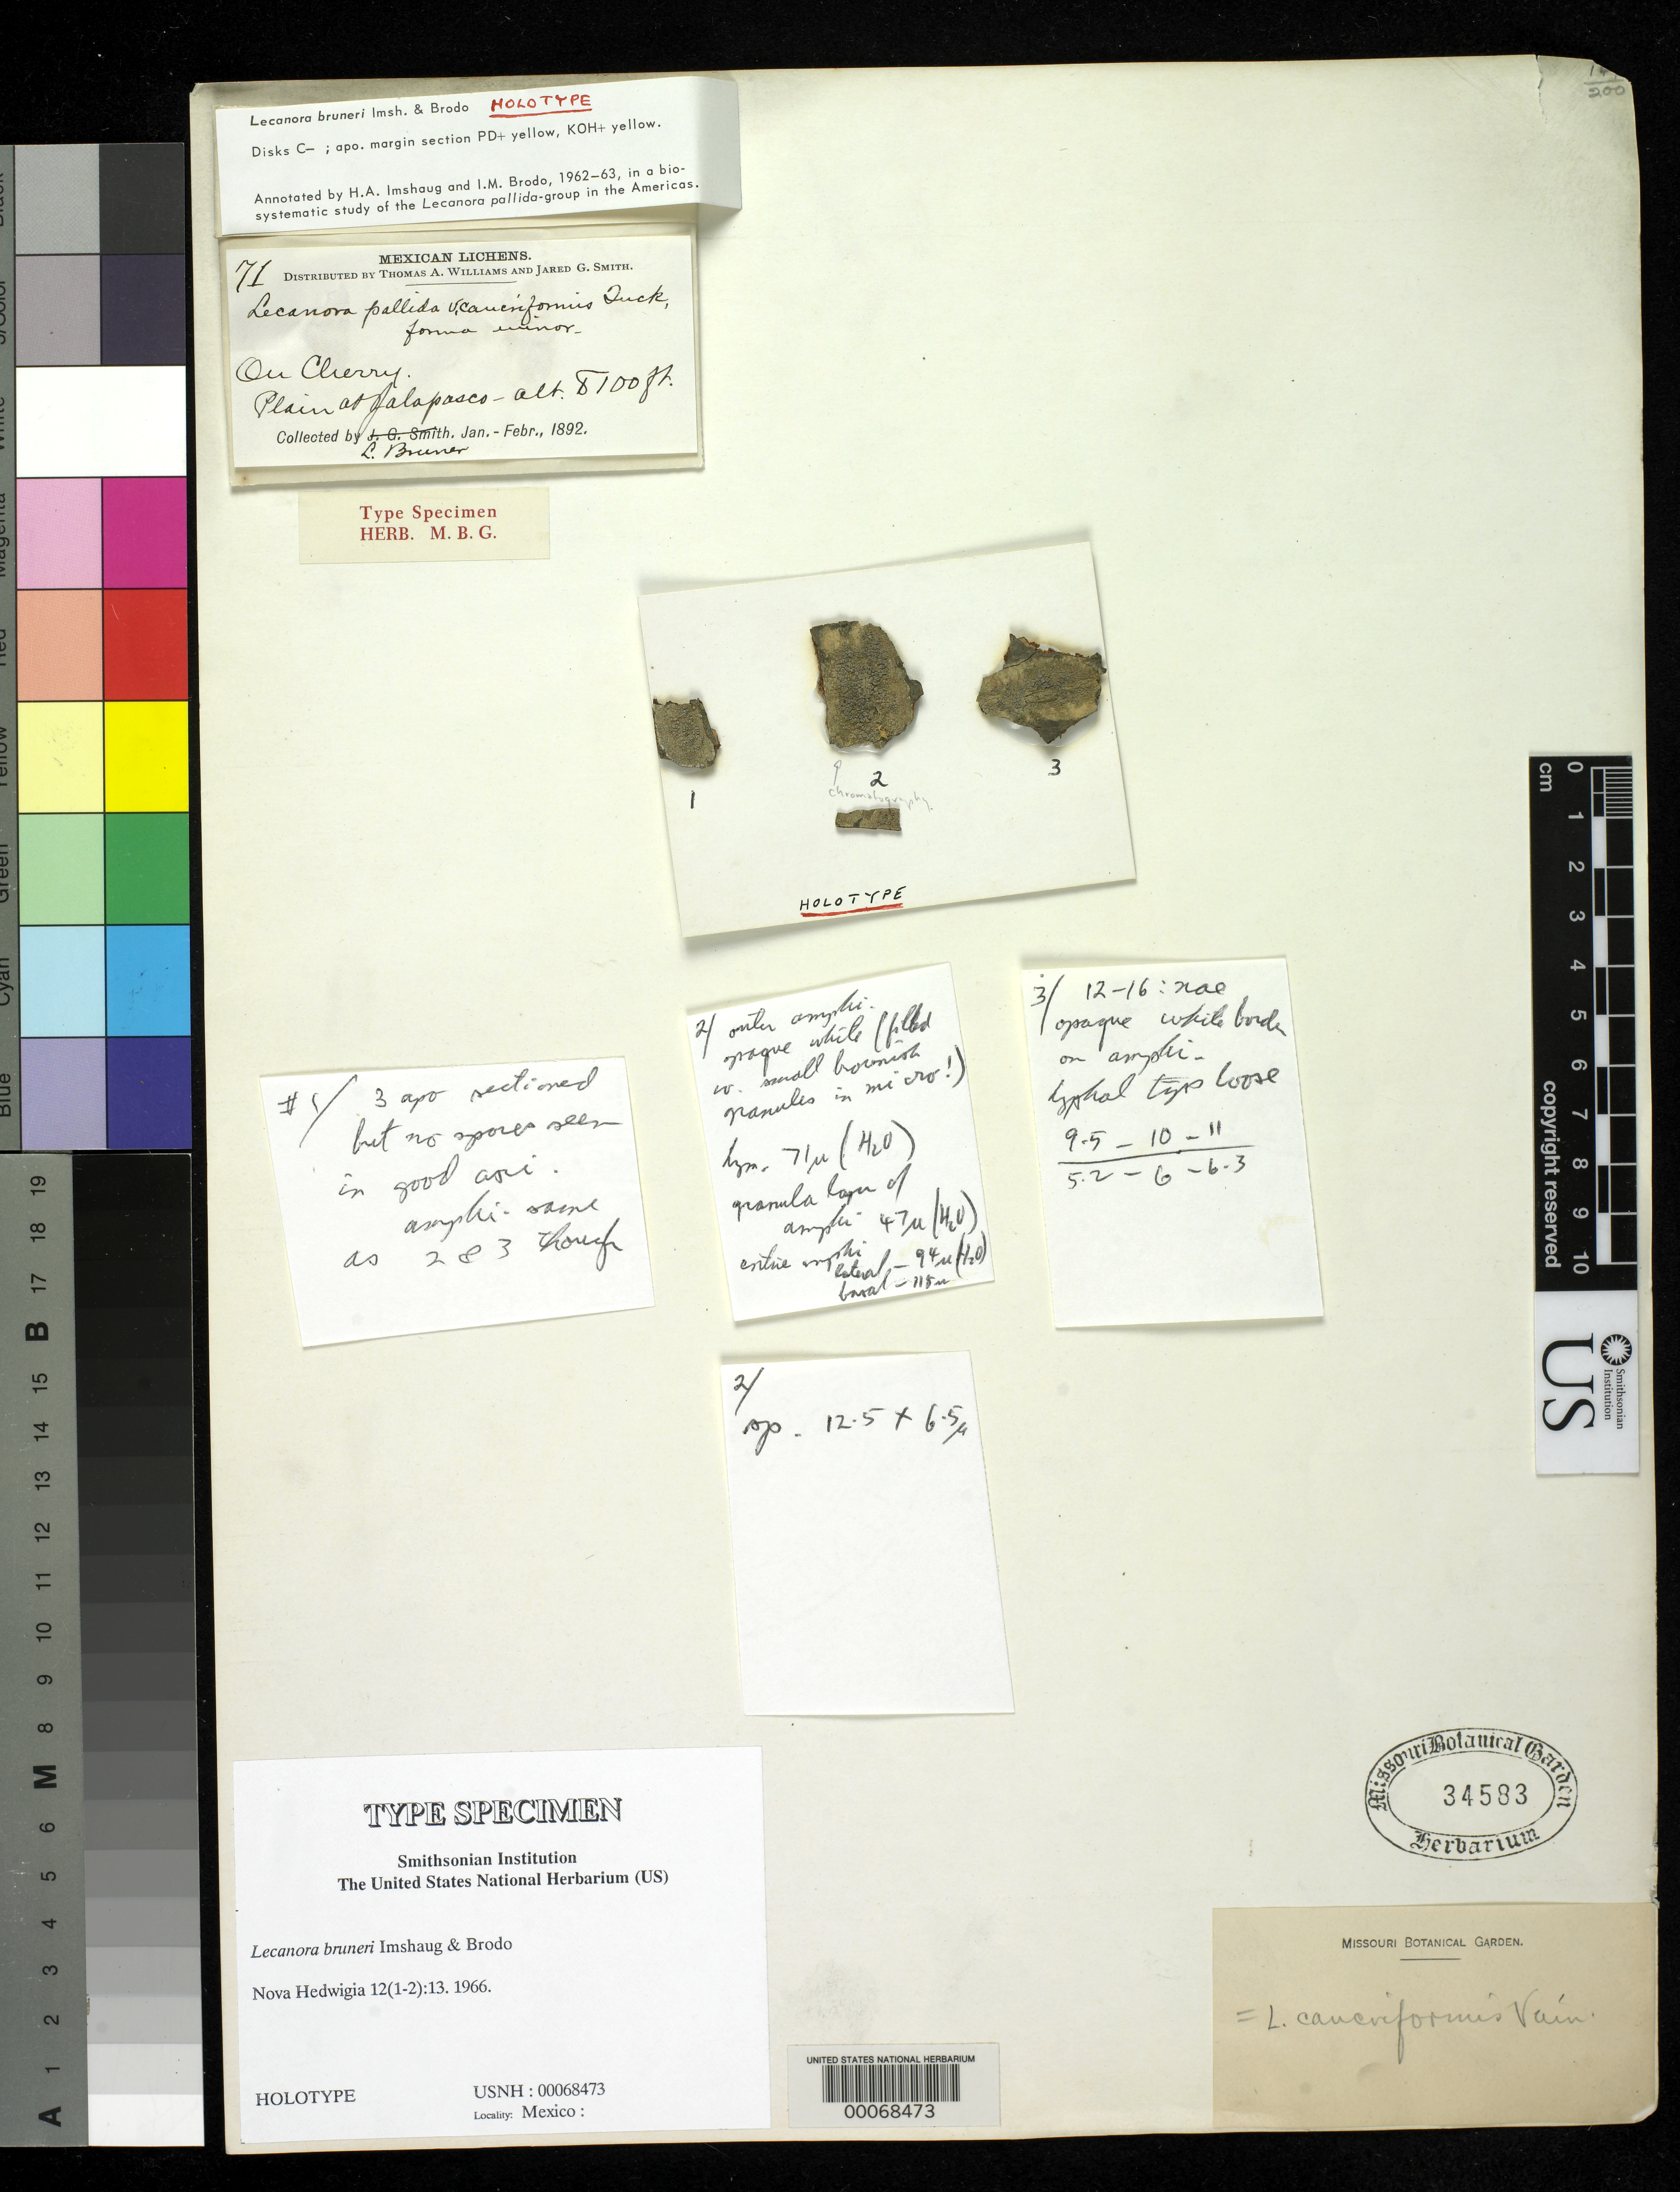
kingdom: Fungi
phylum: Ascomycota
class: Lecanoromycetes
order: Lecanorales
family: Lecanoraceae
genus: Lecanora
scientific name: Lecanora bruneri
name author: Imshaug & Brodo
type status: Holotype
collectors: L. Bruner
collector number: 71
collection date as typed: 1892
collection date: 1892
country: Mexico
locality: Plain at Jalapasco; alt. 8100 ft.